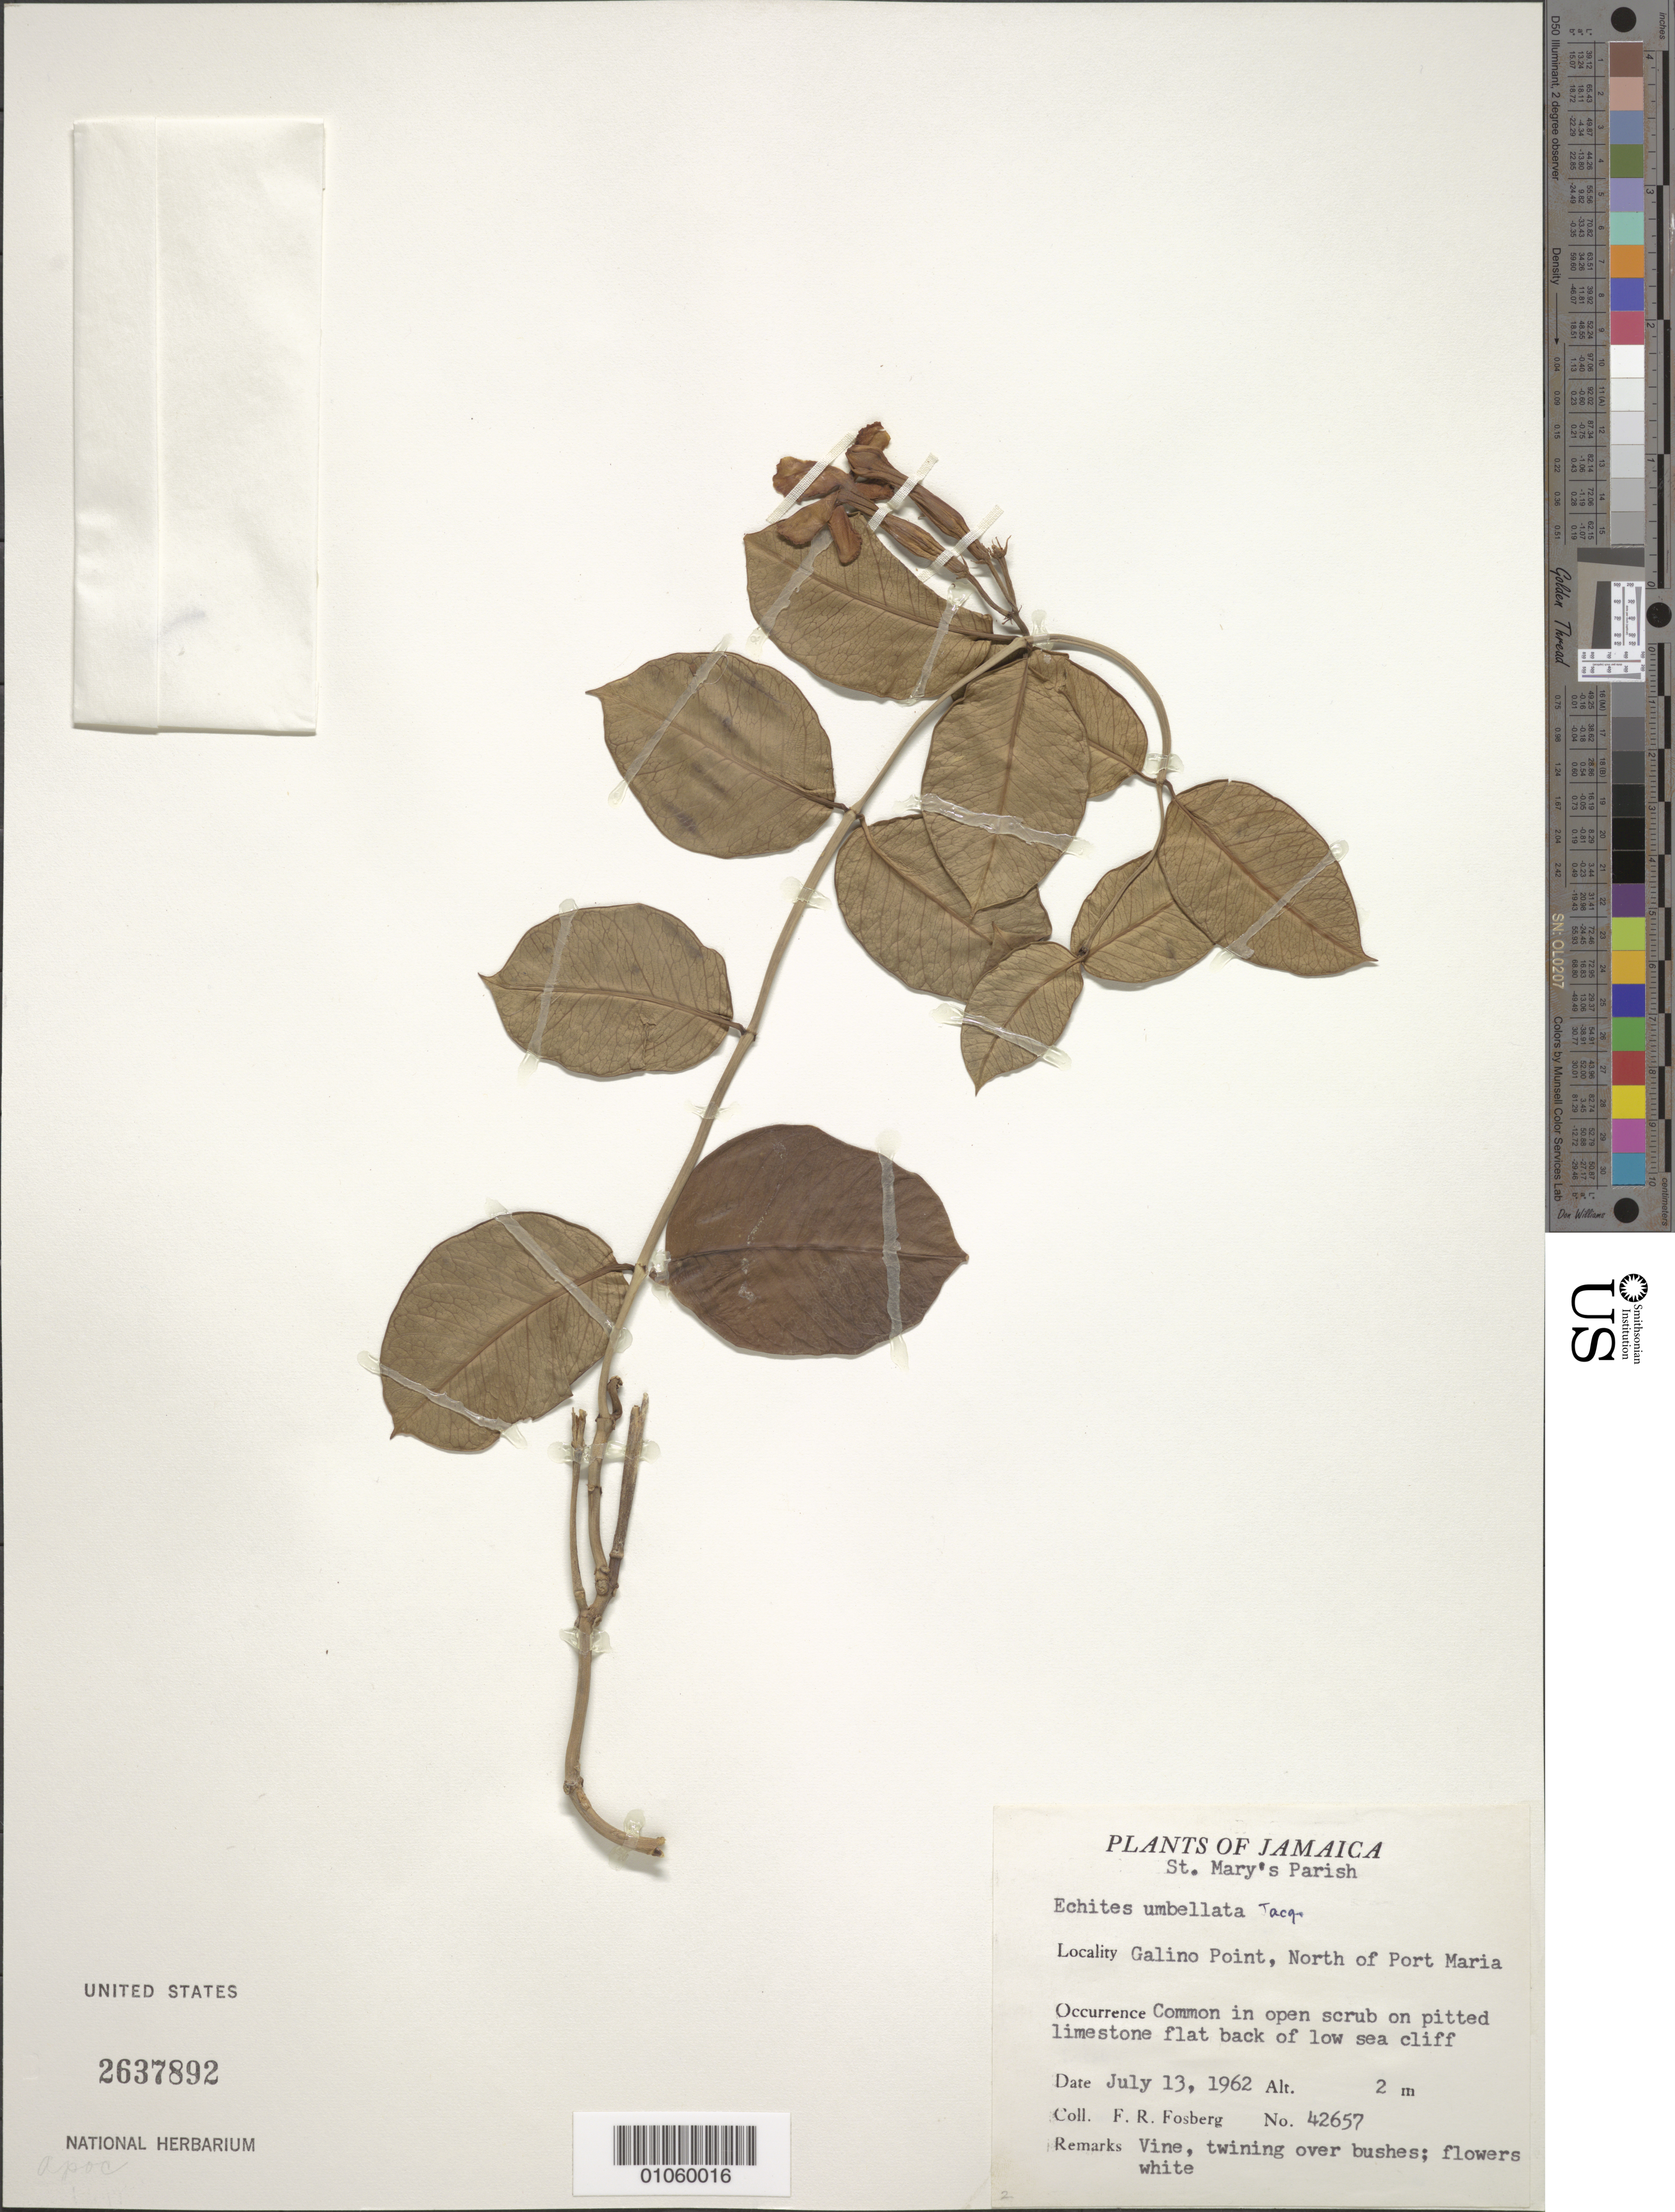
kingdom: Plantae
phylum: Tracheophyta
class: Magnoliopsida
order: Gentianales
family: Apocynaceae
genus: Echites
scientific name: Echites umbellatus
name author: Jacq.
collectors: F. R. Fosberg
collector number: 42657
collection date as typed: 13 Jul 1962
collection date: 1962-07-13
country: Jamaica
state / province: Saint Mary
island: Jamaica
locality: Back of low sea cliff; Galino point, north of Port Marina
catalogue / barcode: US 2637892